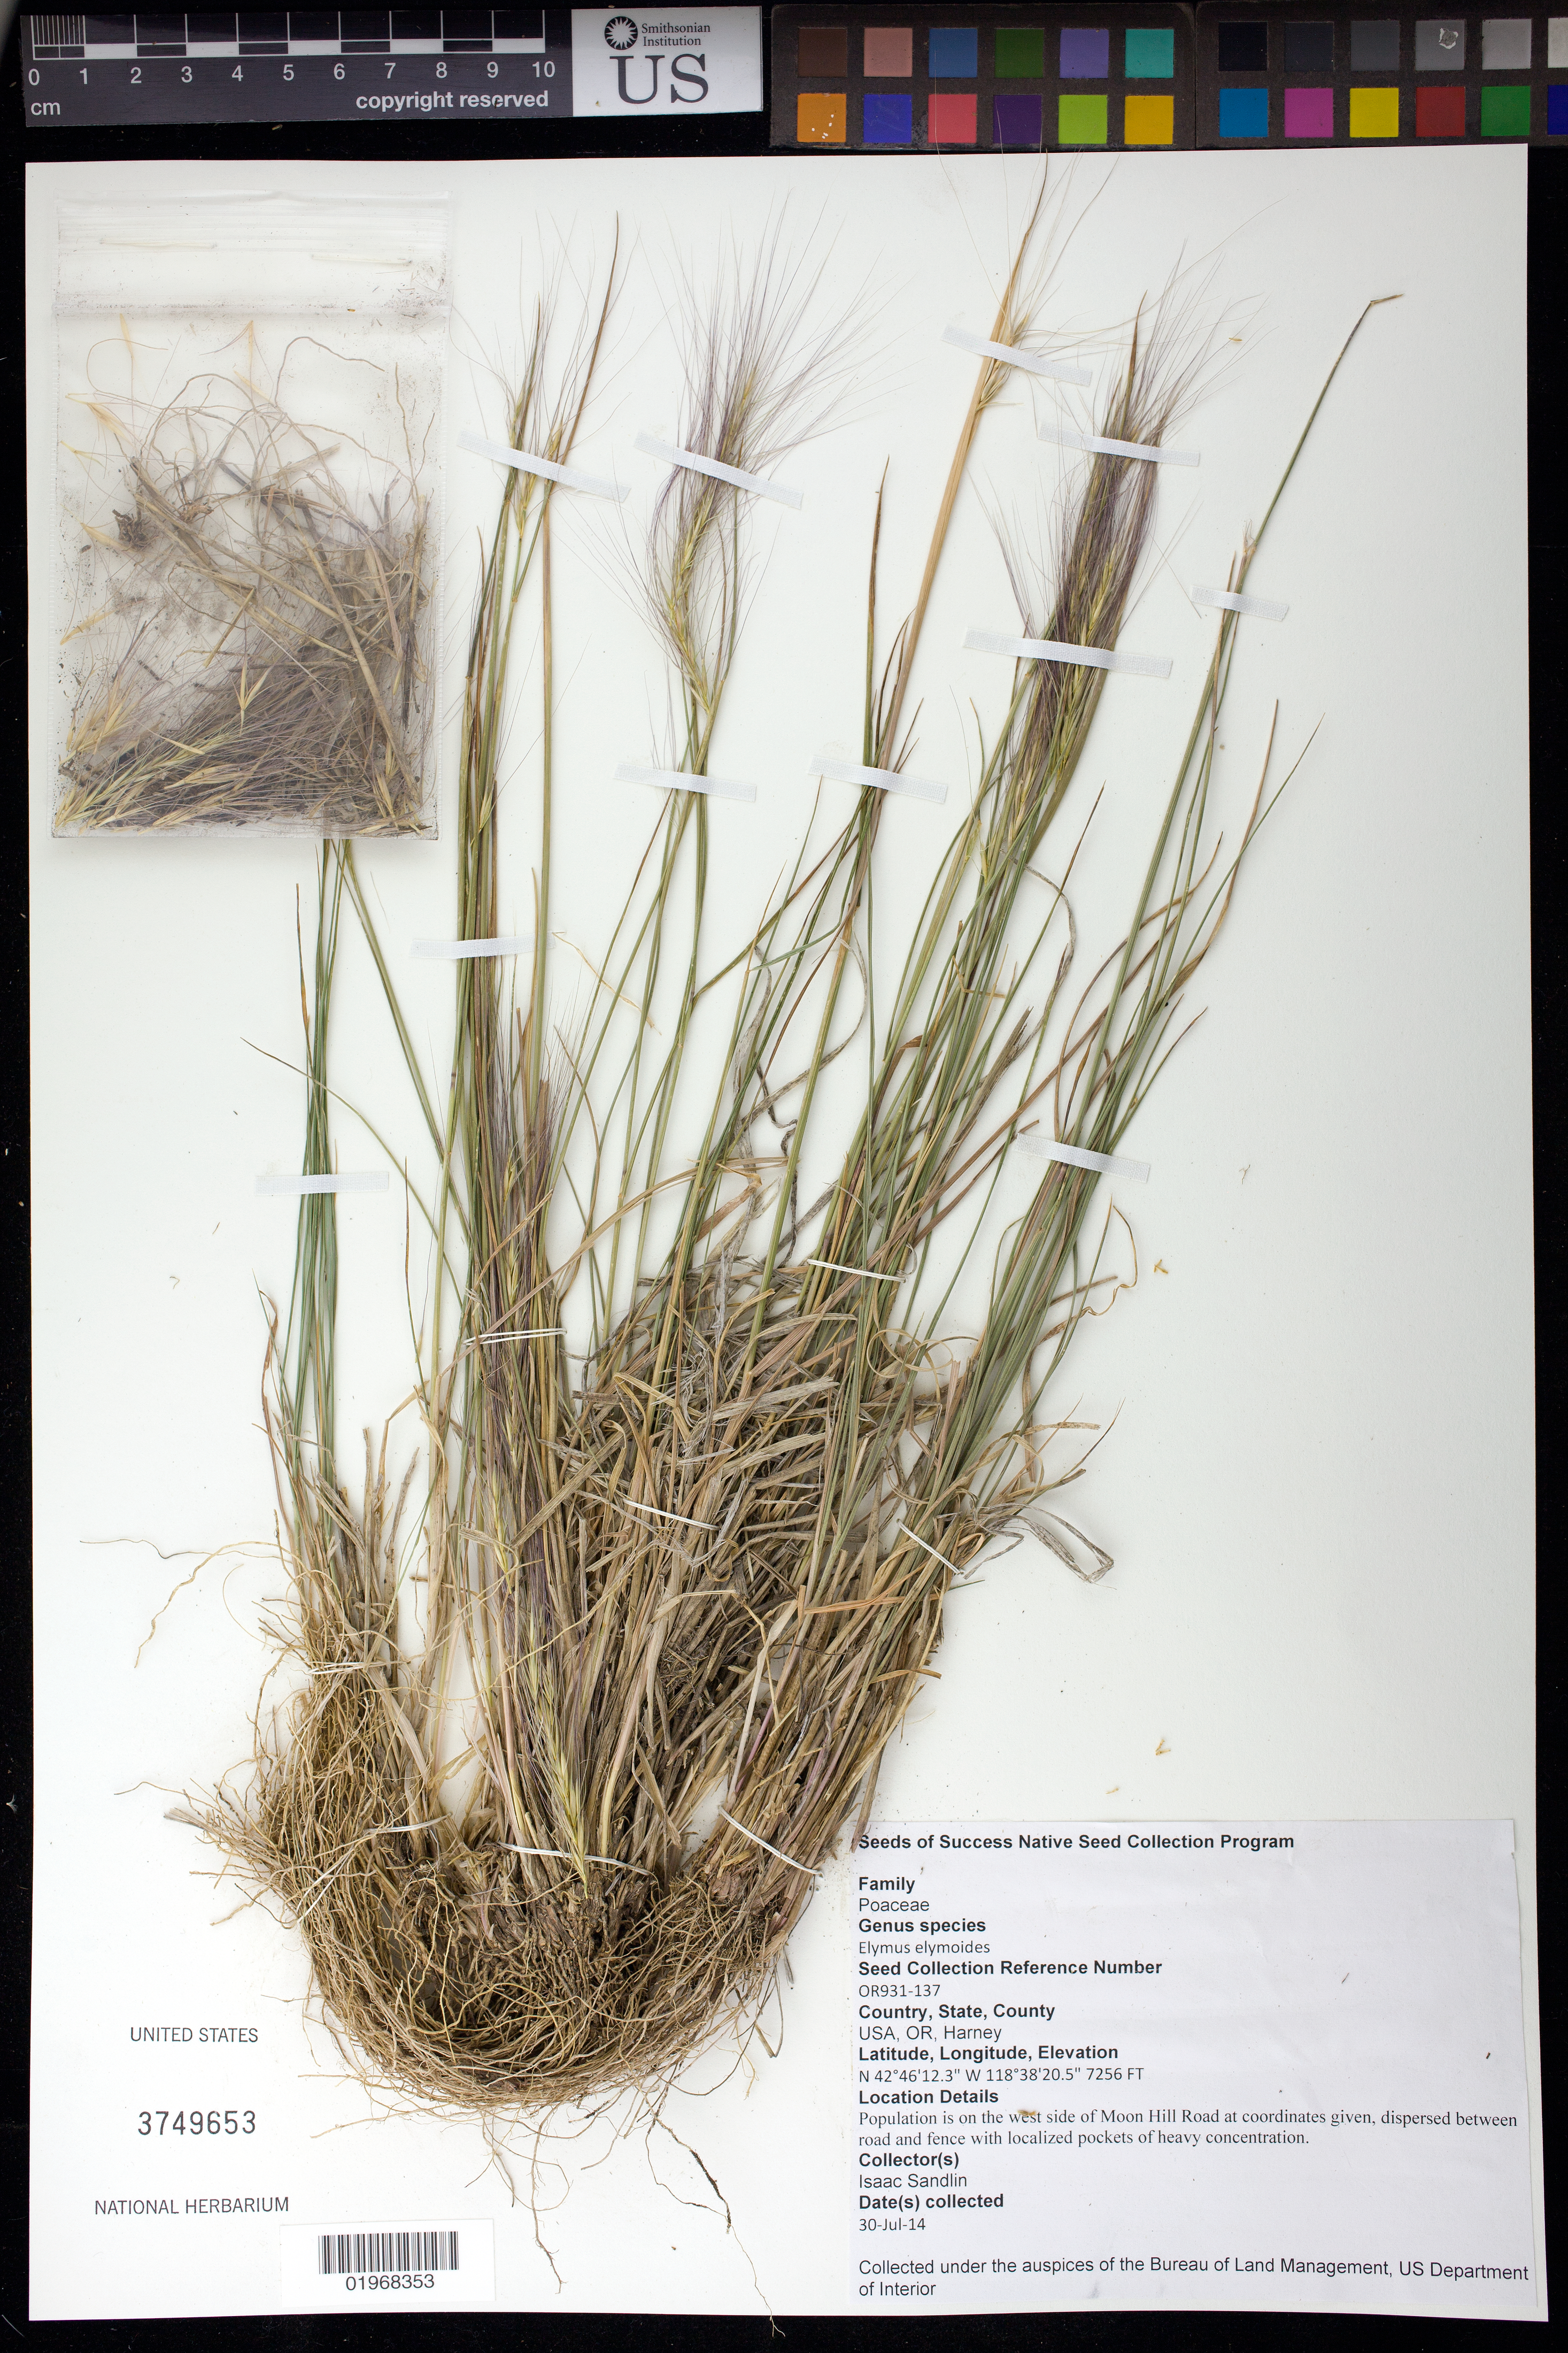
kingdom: Plantae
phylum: Tracheophyta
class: Liliopsida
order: Poales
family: Poaceae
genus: Elymus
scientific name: Elymus elymoides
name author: (Raf.) Swezey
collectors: I. Sandlin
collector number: OR931-137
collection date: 2014-07-30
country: United States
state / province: Oregon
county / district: Harney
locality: Steens Mountain Cooperative Management and Protection Area. W side of Moon Hill Rd.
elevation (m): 2212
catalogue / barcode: US 3749653